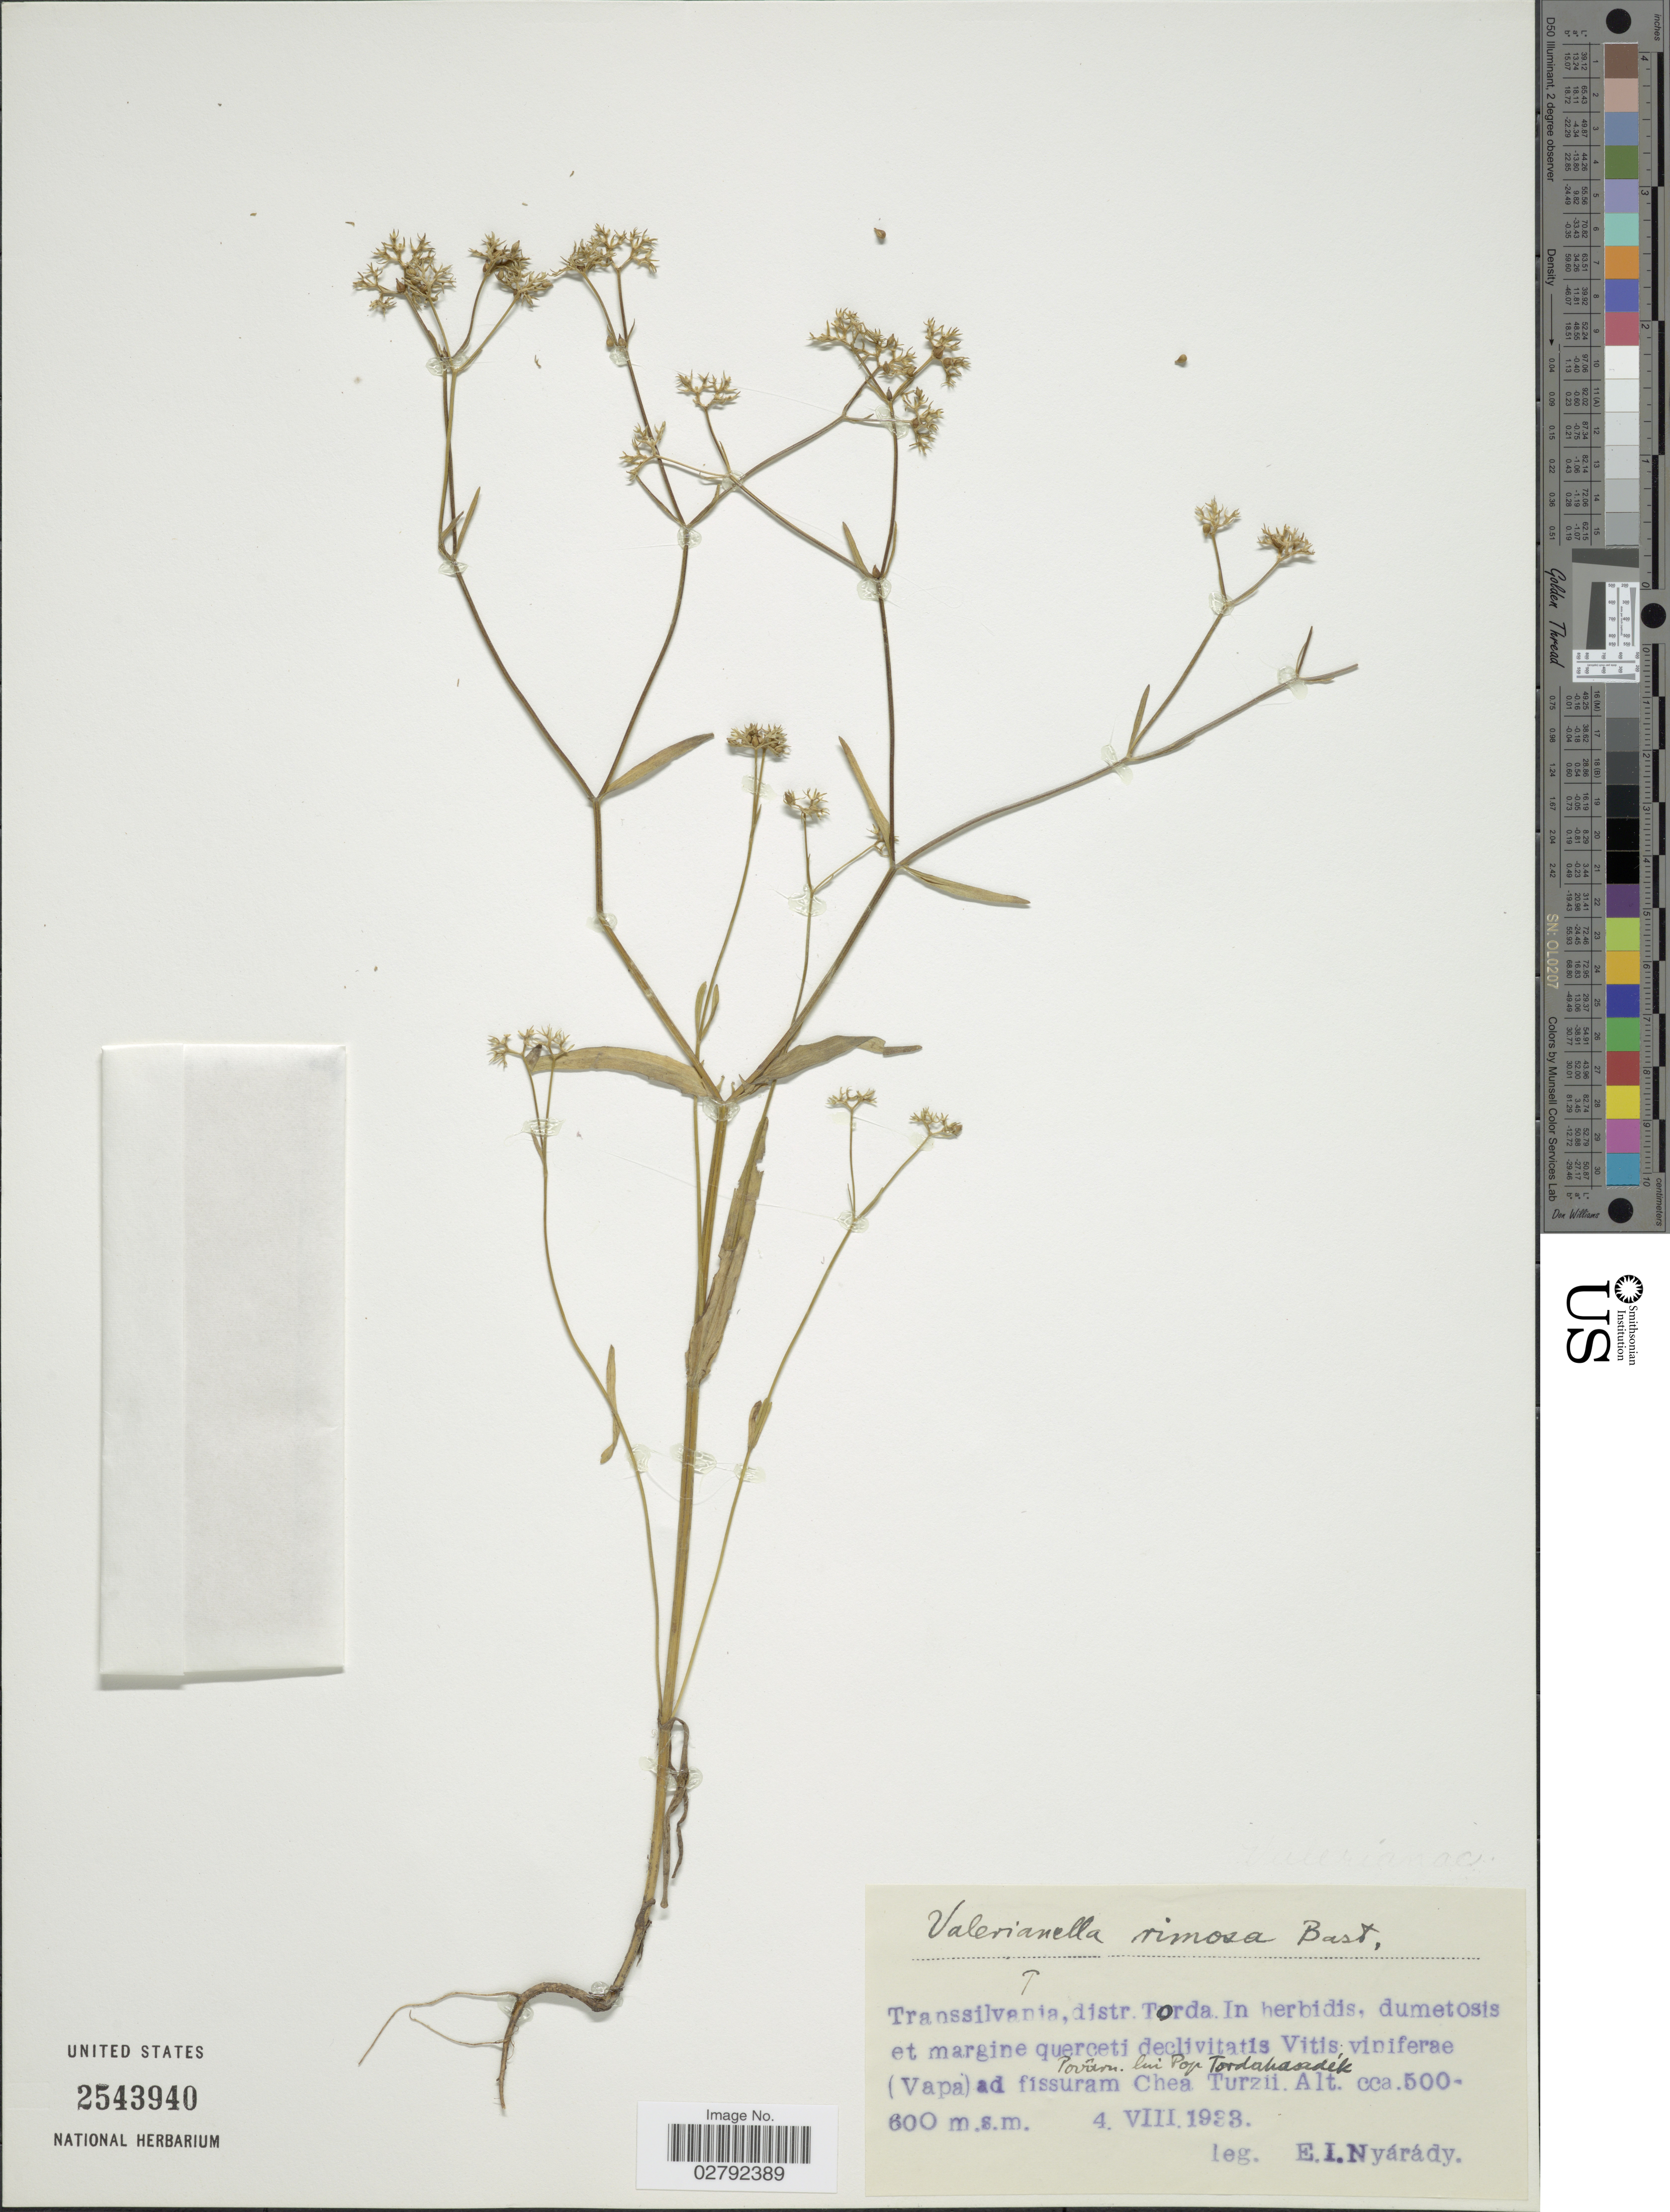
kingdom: Plantae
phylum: Tracheophyta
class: Magnoliopsida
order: Dipsacales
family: Caprifoliaceae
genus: Valerianella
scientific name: Valerianella rimosa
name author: Bâstard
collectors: E. Nyárády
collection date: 1933-08-04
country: Romania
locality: Transsilvania, distr. Torda. dumetosis et margine querceti declivitatis Vitis; viniferae (Vapa) ad fissuram Chea Turzii.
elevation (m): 500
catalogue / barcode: US 2543940